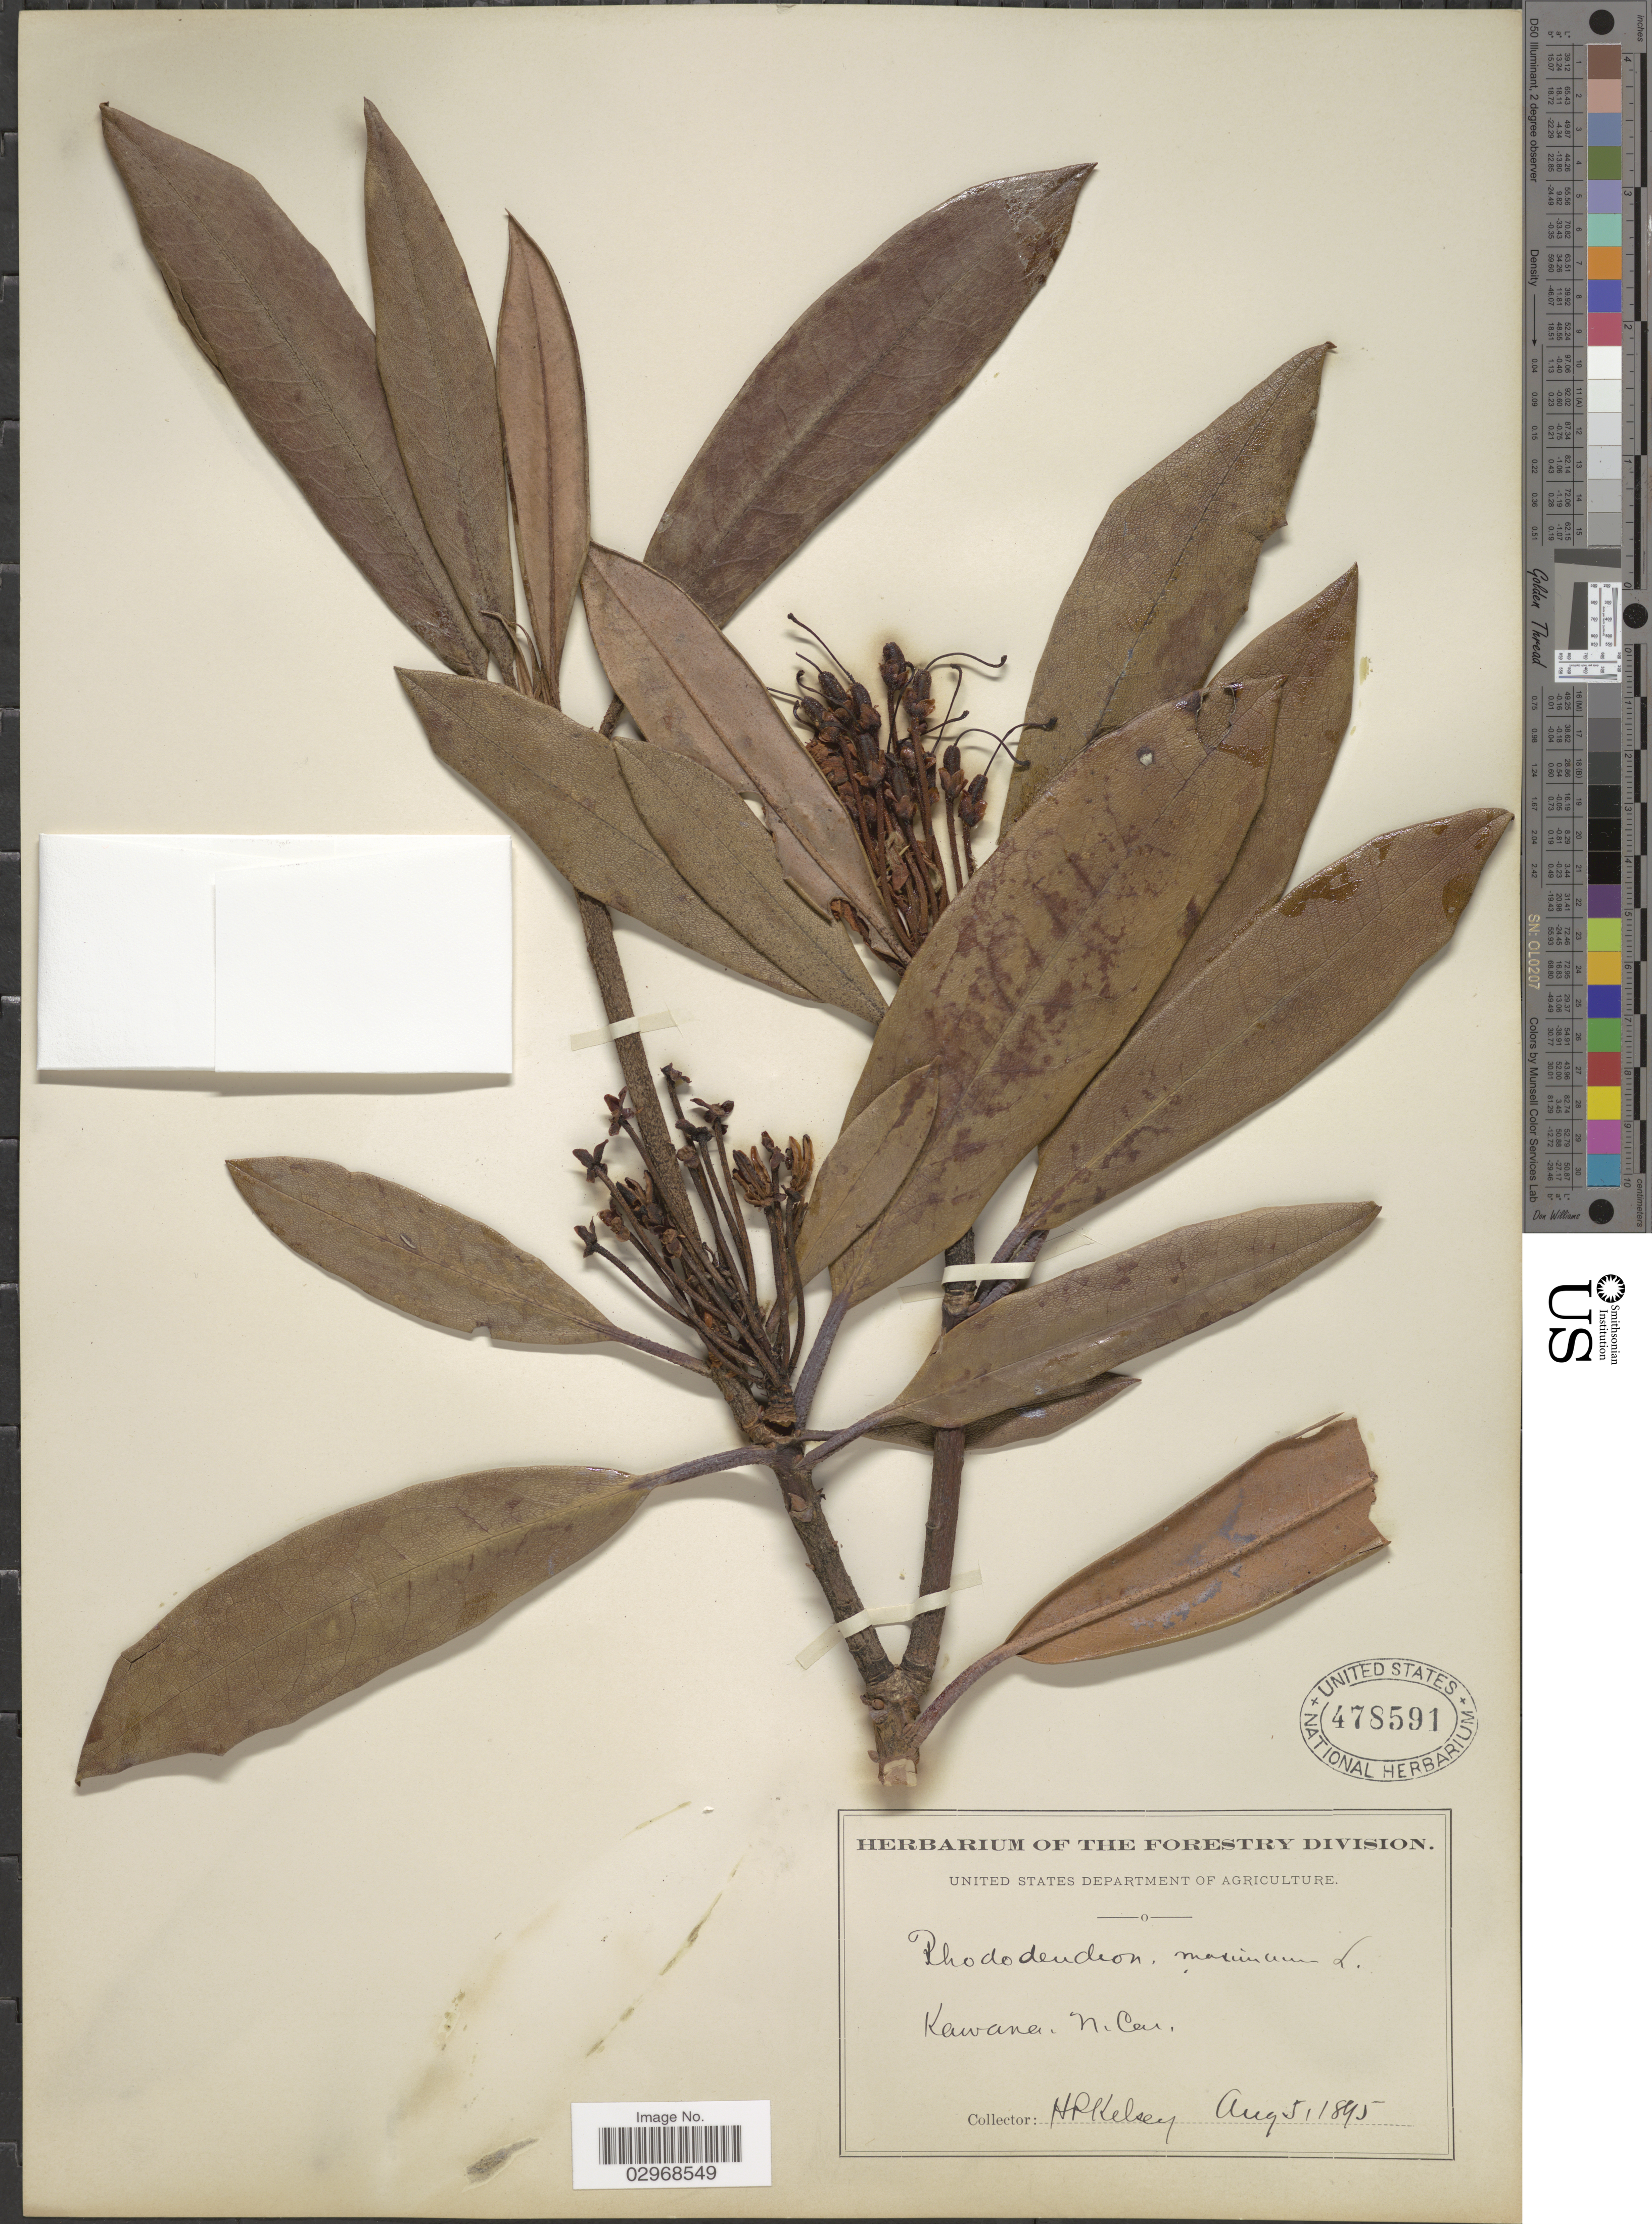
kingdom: Plantae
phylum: Tracheophyta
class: Magnoliopsida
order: Ericales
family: Ericaceae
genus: Rhododendron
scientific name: Rhododendron maximum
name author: L.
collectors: H. Kelsey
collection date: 1895-08-05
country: United States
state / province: North Carolina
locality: Kawana.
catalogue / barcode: US 478591